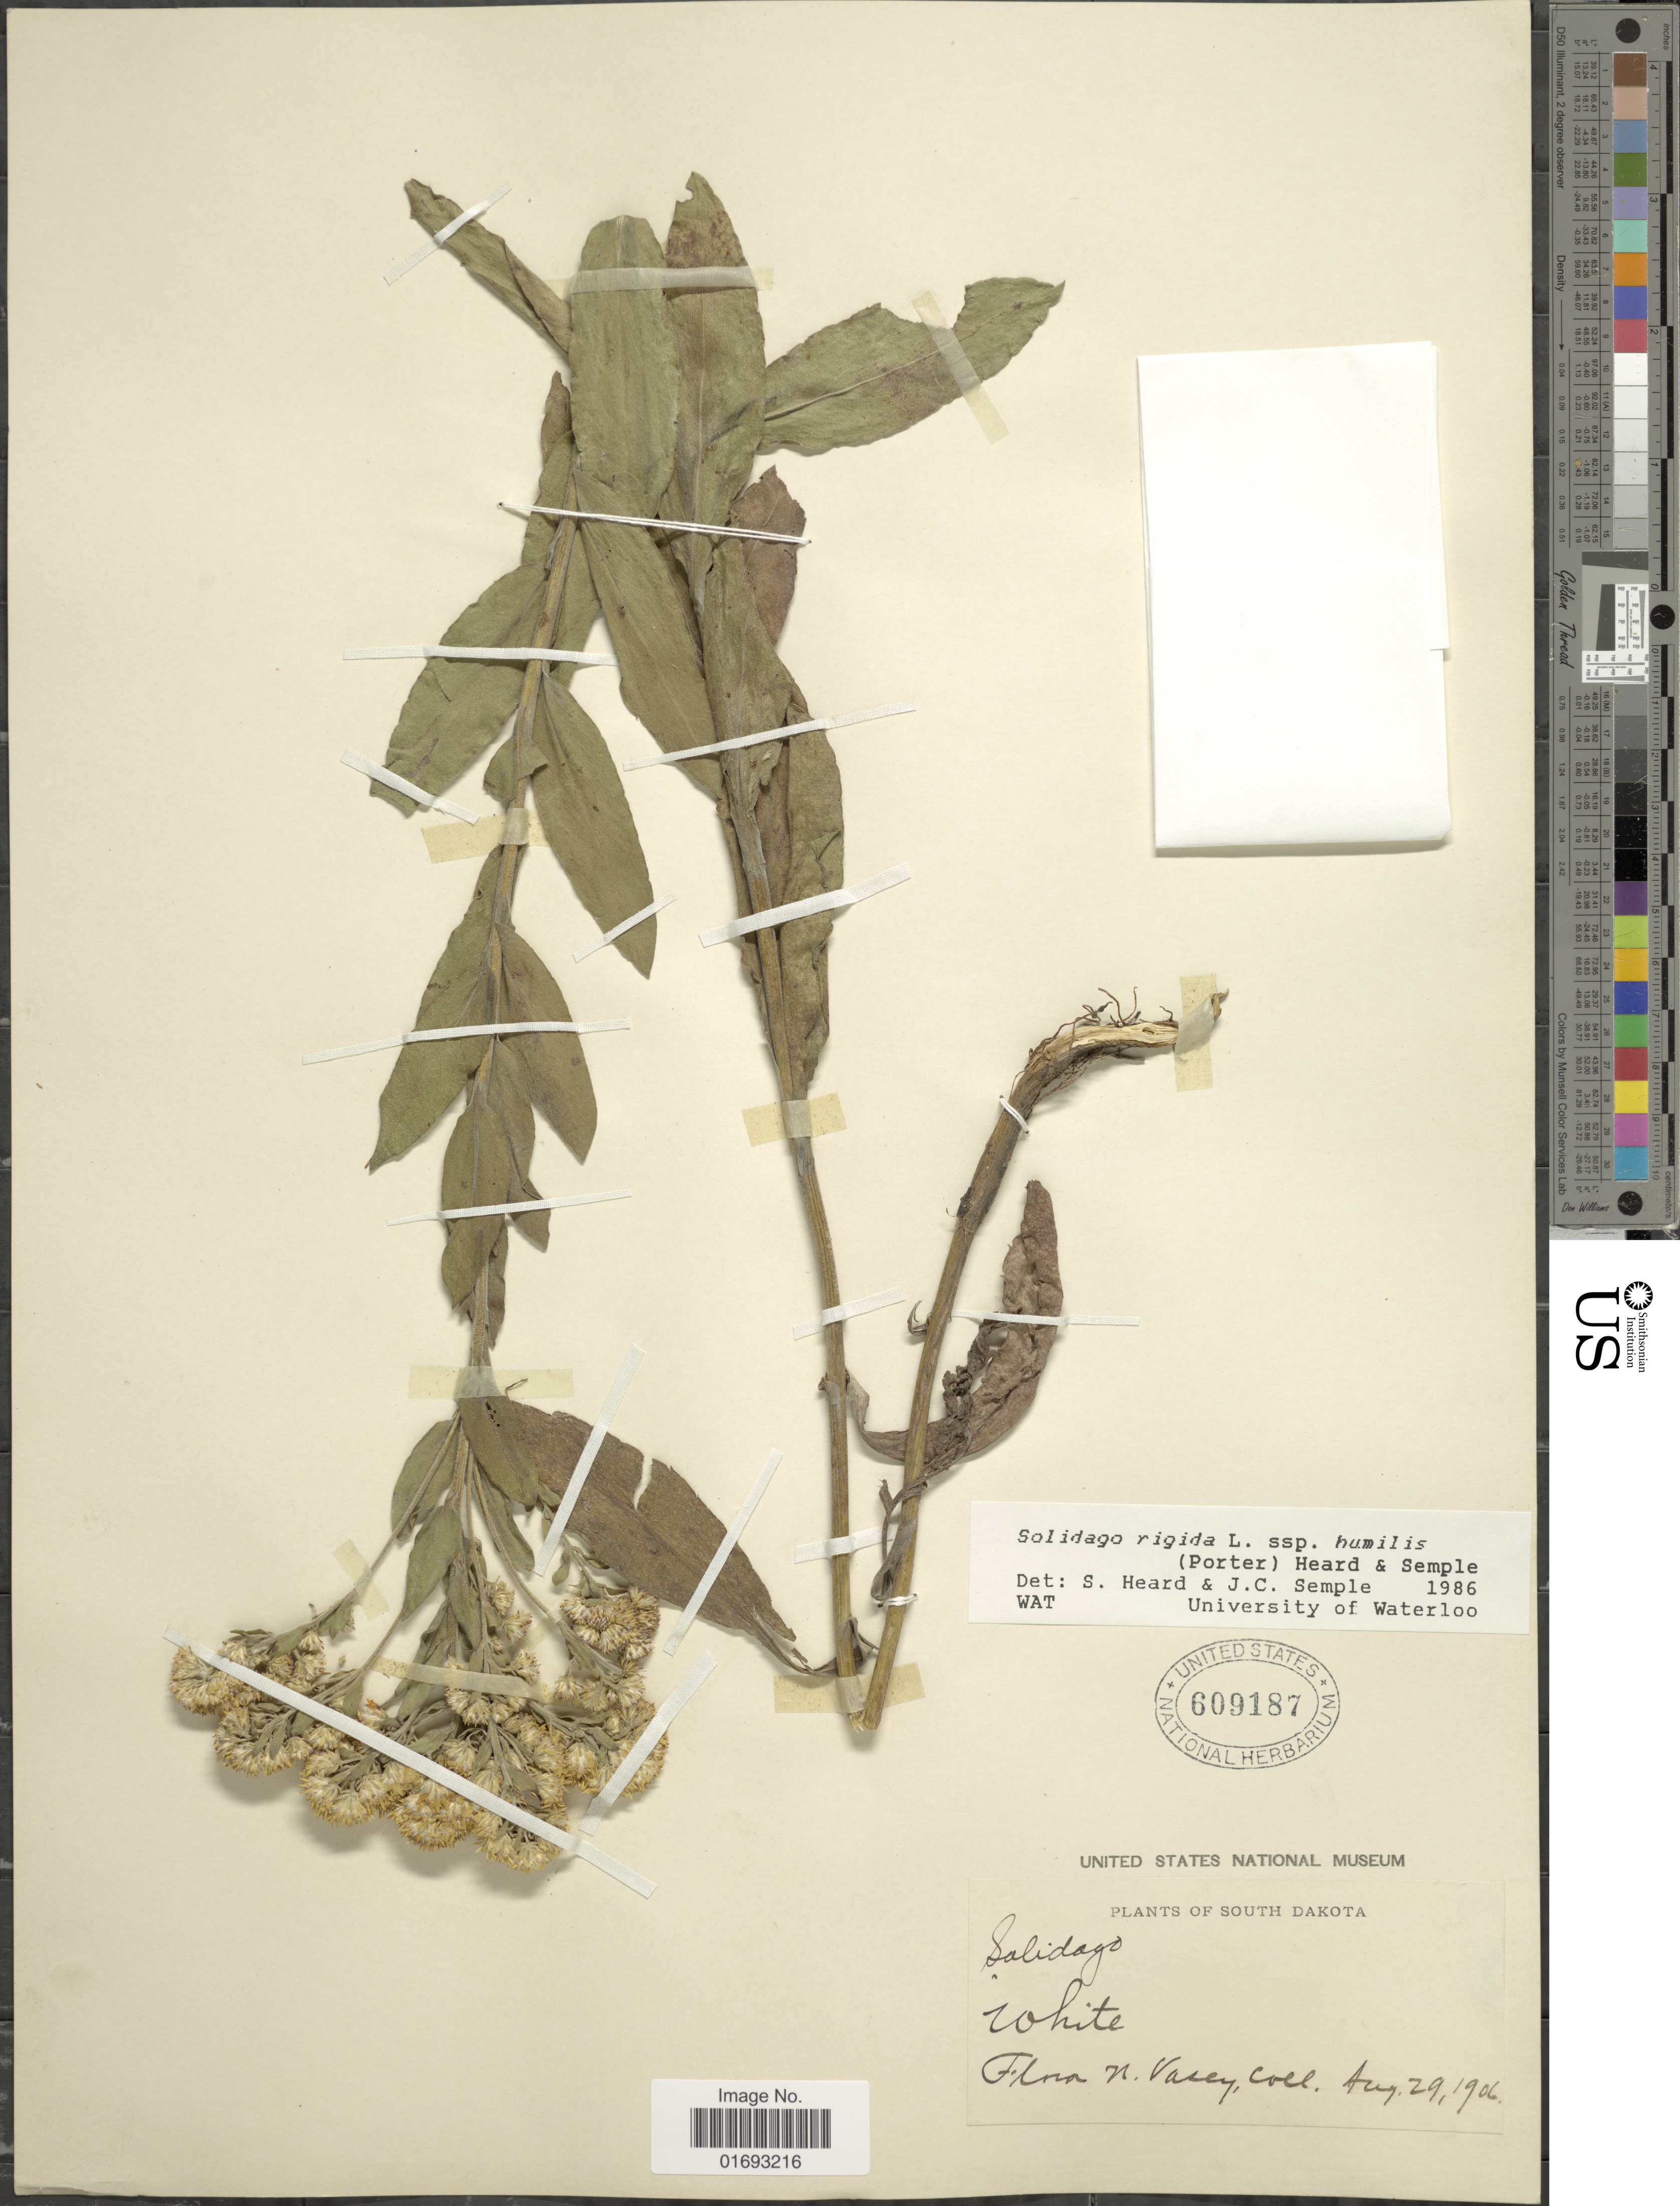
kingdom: Plantae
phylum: Tracheophyta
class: Magnoliopsida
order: Asterales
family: Asteraceae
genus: Oligoneuron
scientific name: Oligoneuron rigidum var. humile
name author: (Porter) G.L. Nesom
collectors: F. N. Vasey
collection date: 1906-08-29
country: United States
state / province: South Dakota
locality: White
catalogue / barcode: US 609187